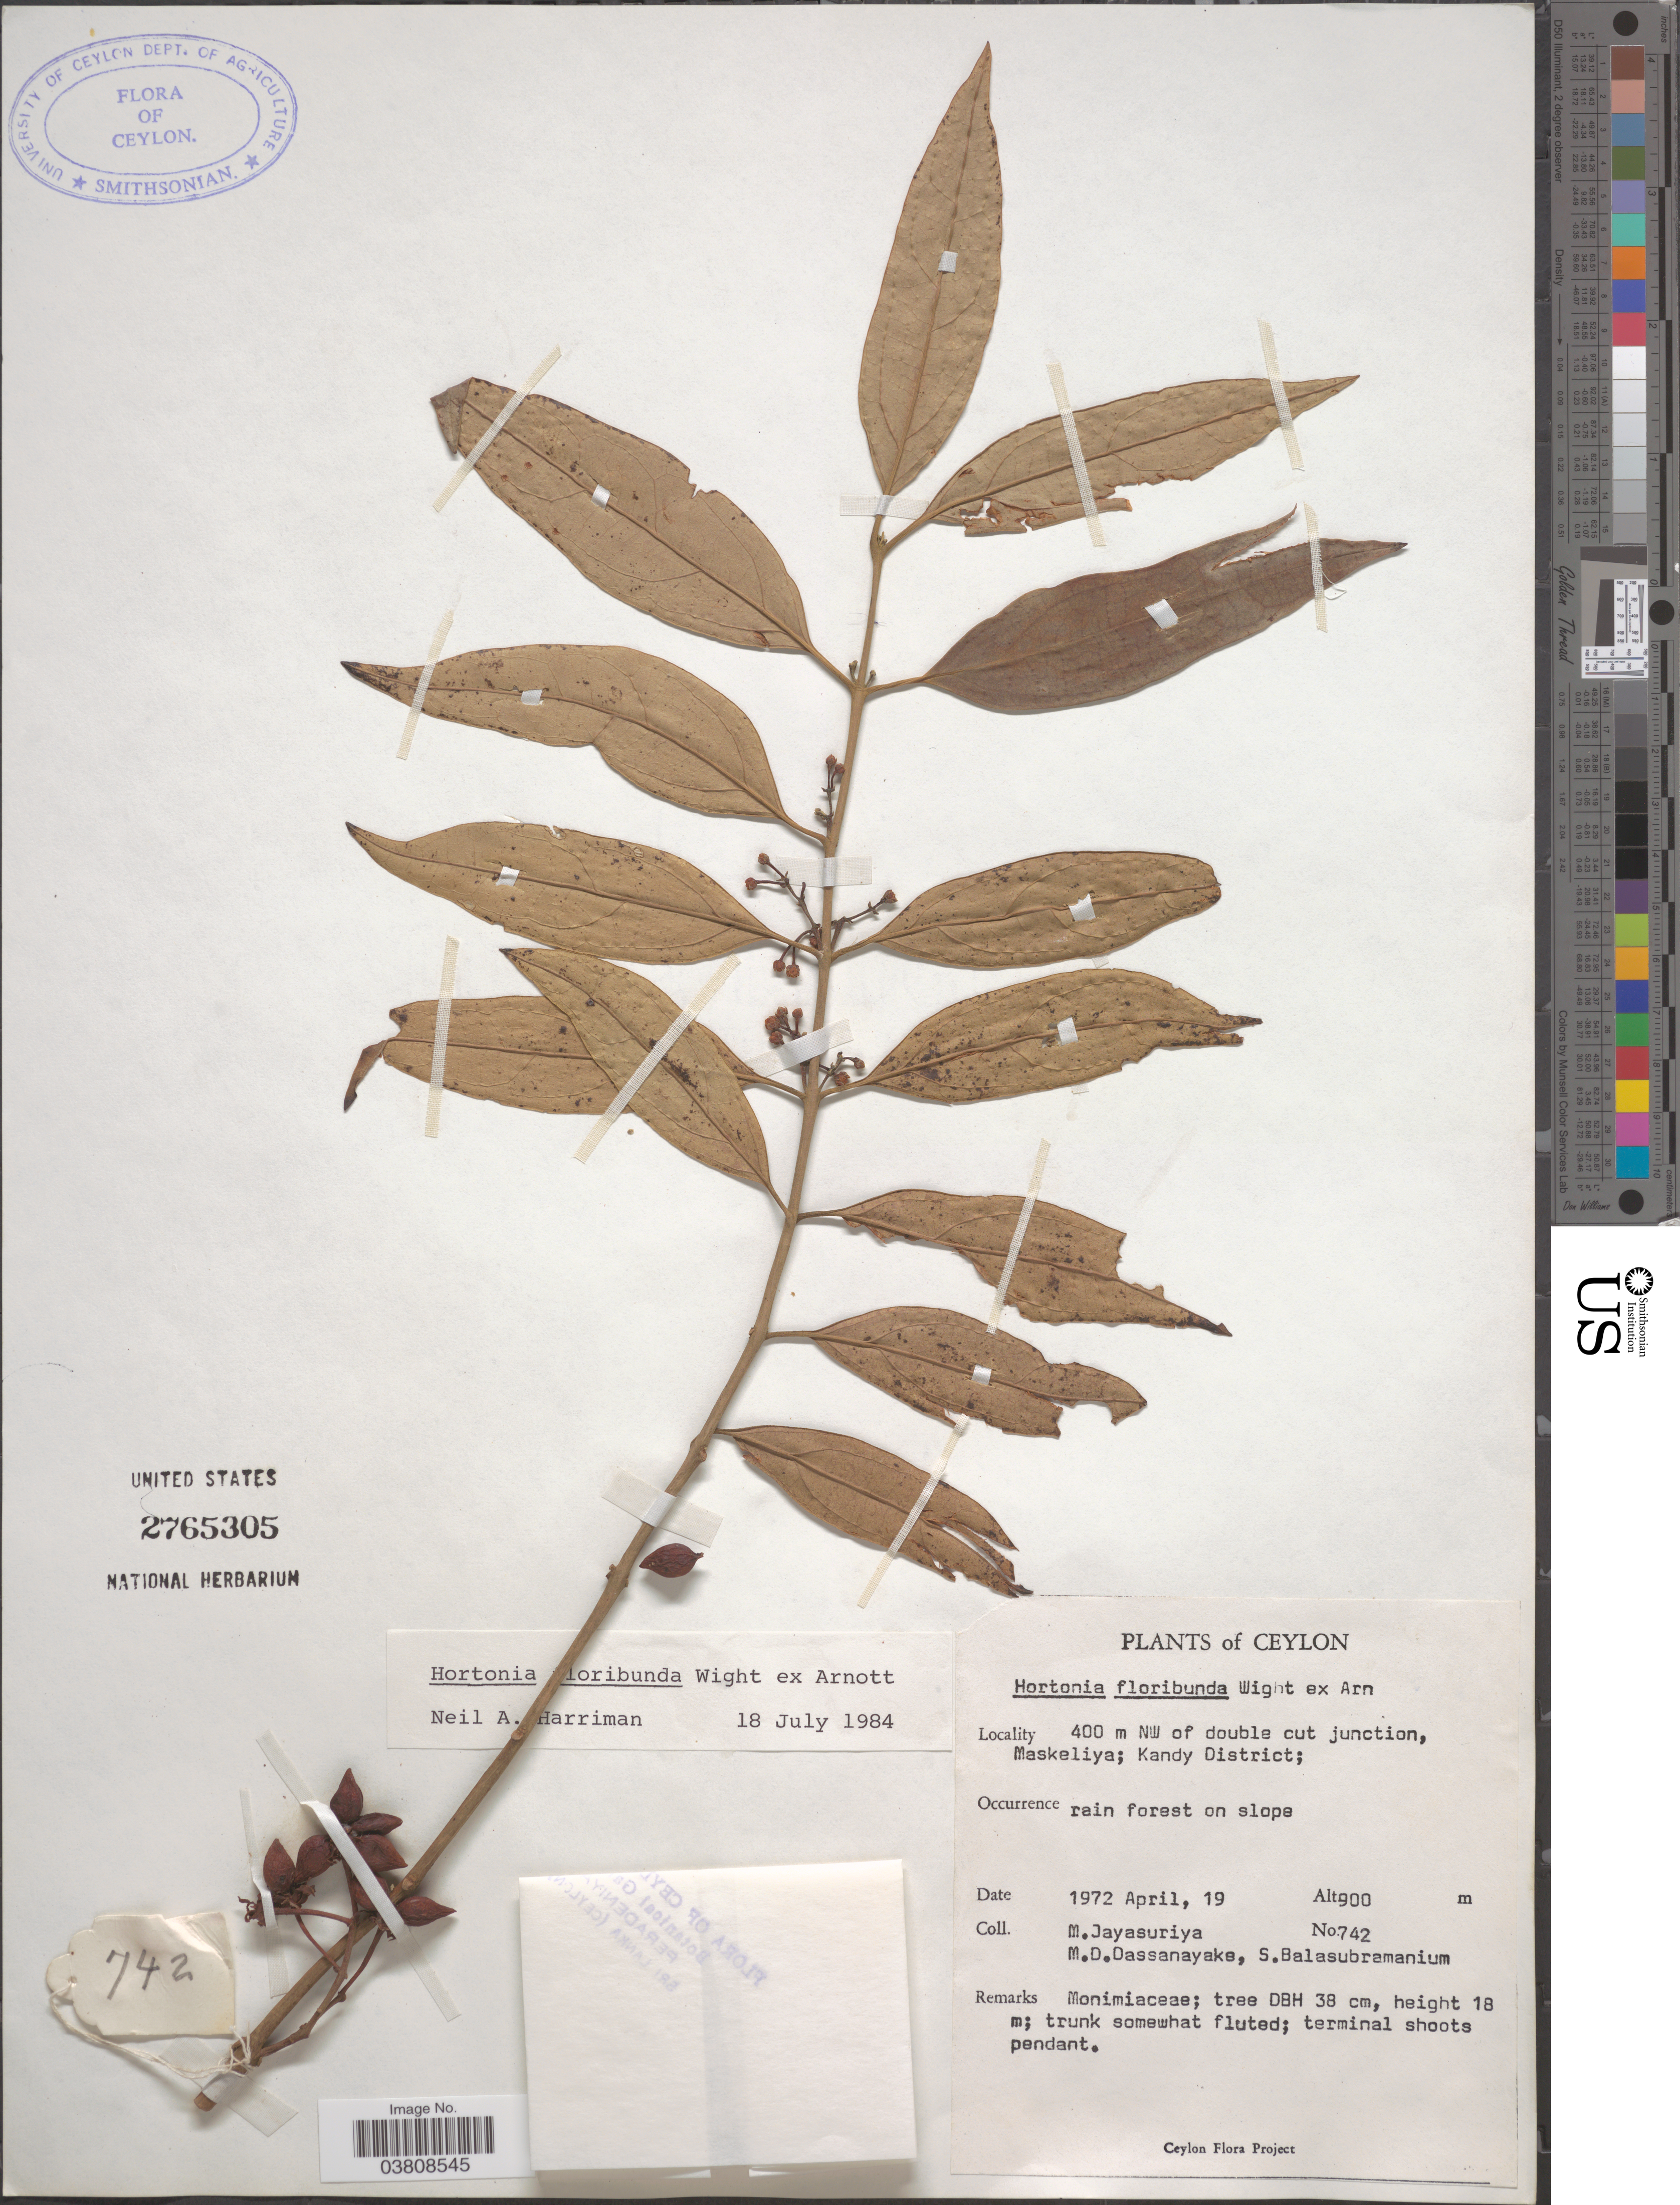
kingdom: Plantae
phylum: Tracheophyta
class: Magnoliopsida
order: Laurales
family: Monimiaceae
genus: Hortonia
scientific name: Hortonia floribunda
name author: Wight ex Arn.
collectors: M. Jayasuriya, M. D. Dassanayake & S. Balasubramanium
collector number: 742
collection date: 1972-04-19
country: Sri Lanka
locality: Ceylon. 400 m NW of double cut junction, Maskeliya; Kandy District.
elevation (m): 900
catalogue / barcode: US 2765305